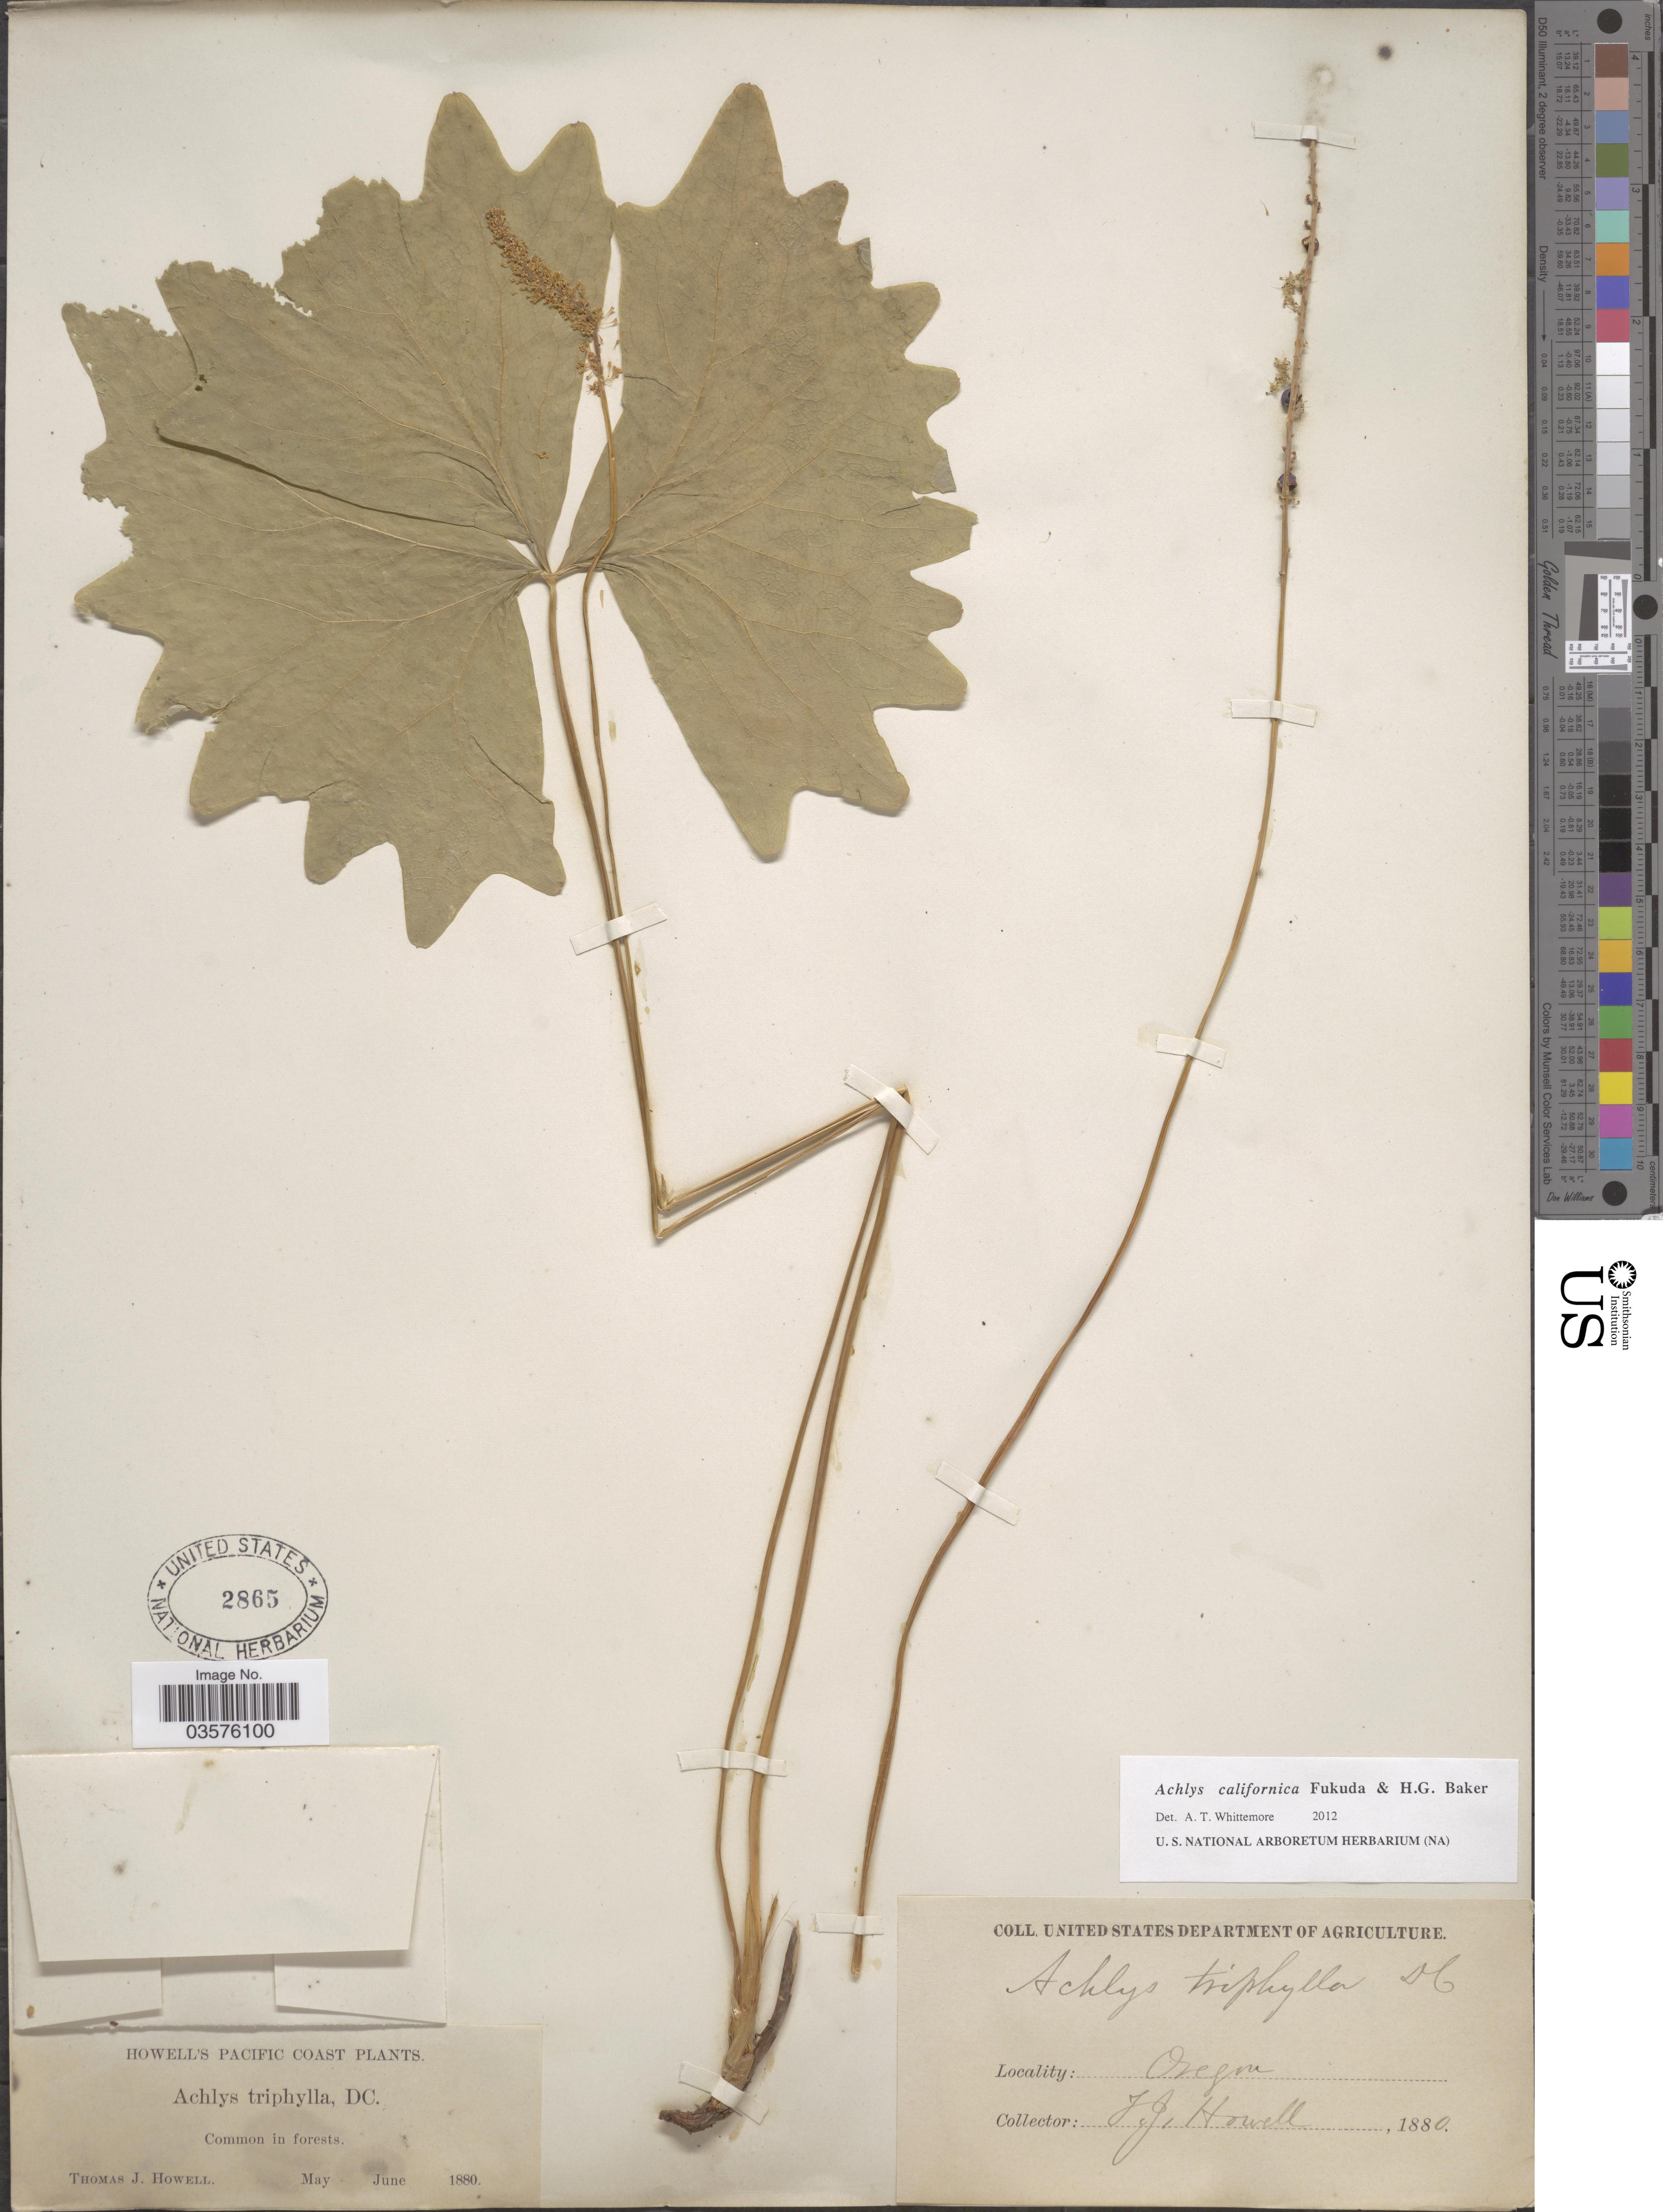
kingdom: Plantae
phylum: Tracheophyta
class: Magnoliopsida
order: Ranunculales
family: Berberidaceae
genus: Achlys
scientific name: Achlys californica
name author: Fukuda & H.G. Baker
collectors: T. J. Howell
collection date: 1880-05/1880-06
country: United States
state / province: Oregon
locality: Pacific Coast.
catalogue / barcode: US 2865